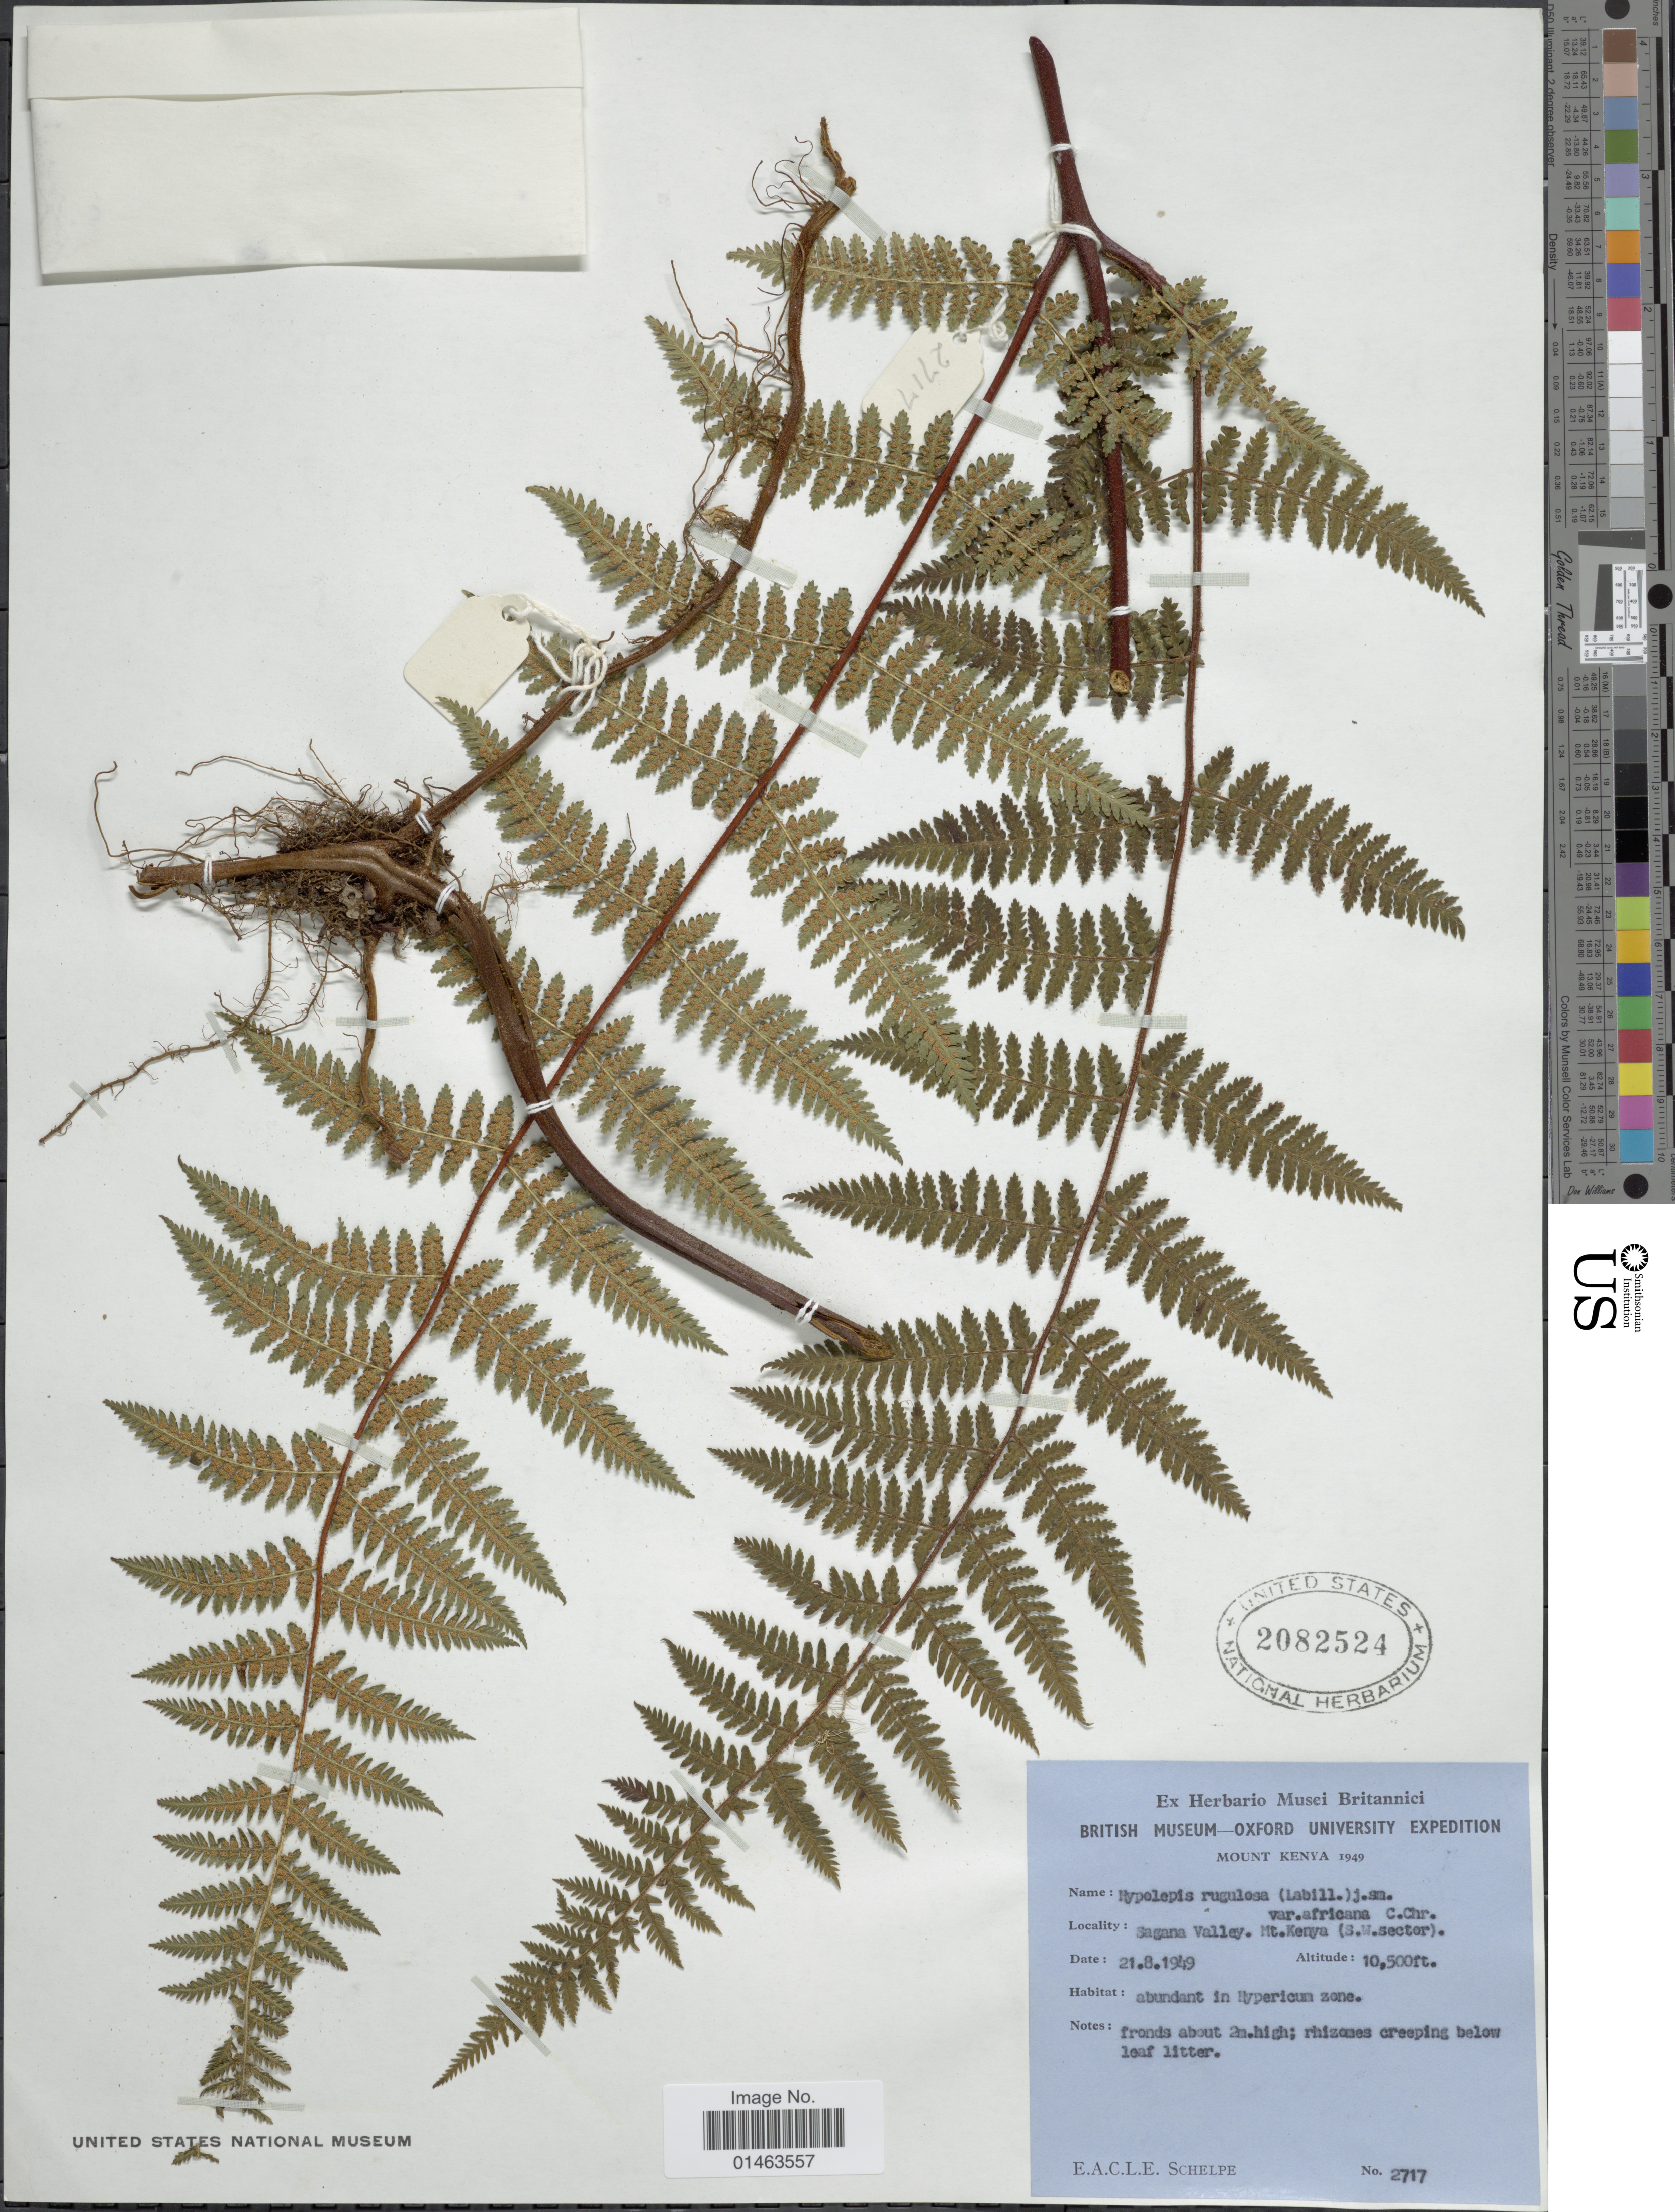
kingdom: Plantae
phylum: Tracheophyta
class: Polypodiopsida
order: Polypodiales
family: Dennstaedtiaceae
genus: Hypolepis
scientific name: Hypolepis rugosula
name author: (Labill.) J. Sm.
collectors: E. A. C. L. E. Schelpe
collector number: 2717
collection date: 1949-08-21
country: Kenya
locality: Kenya, Mount Kenya,Sagama Valley, (S.W. sector)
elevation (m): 3200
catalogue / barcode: US 2082524